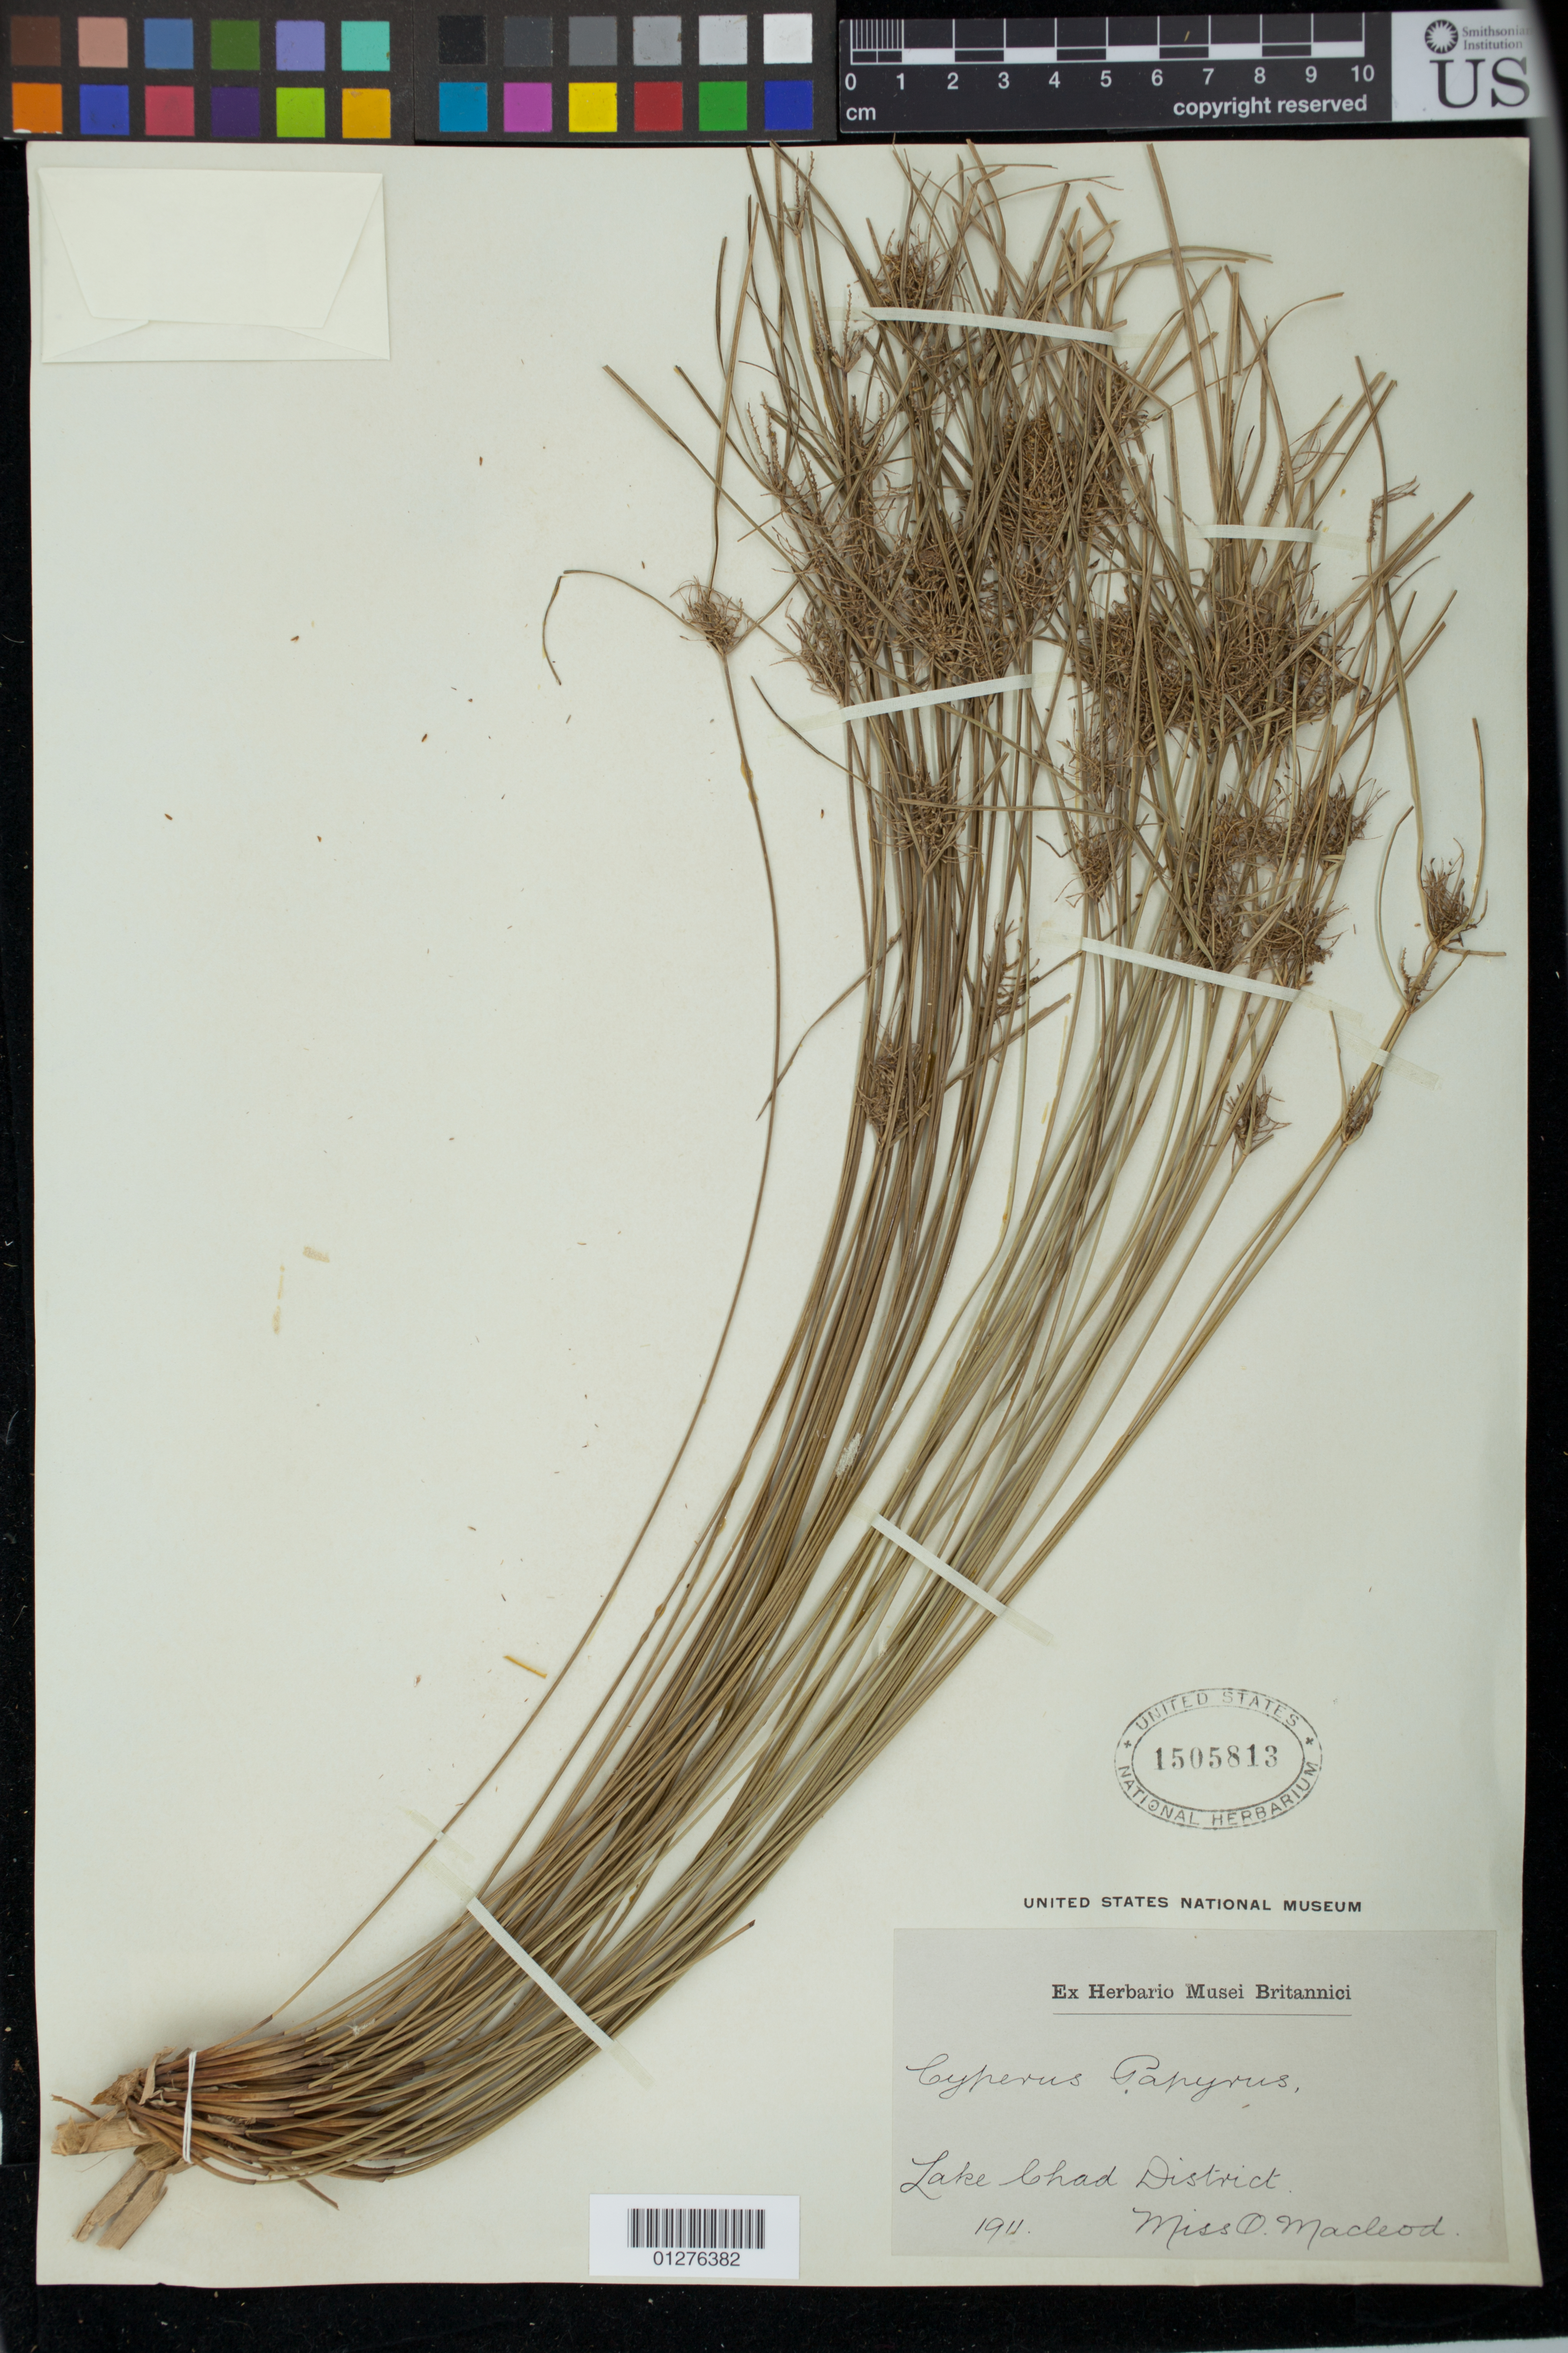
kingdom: Plantae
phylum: Tracheophyta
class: Liliopsida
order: Poales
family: Cyperaceae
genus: Cyperus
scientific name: Cyperus papyrus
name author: L.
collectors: O. Macleod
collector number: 194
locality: Lake Chad District.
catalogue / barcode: US 1505813